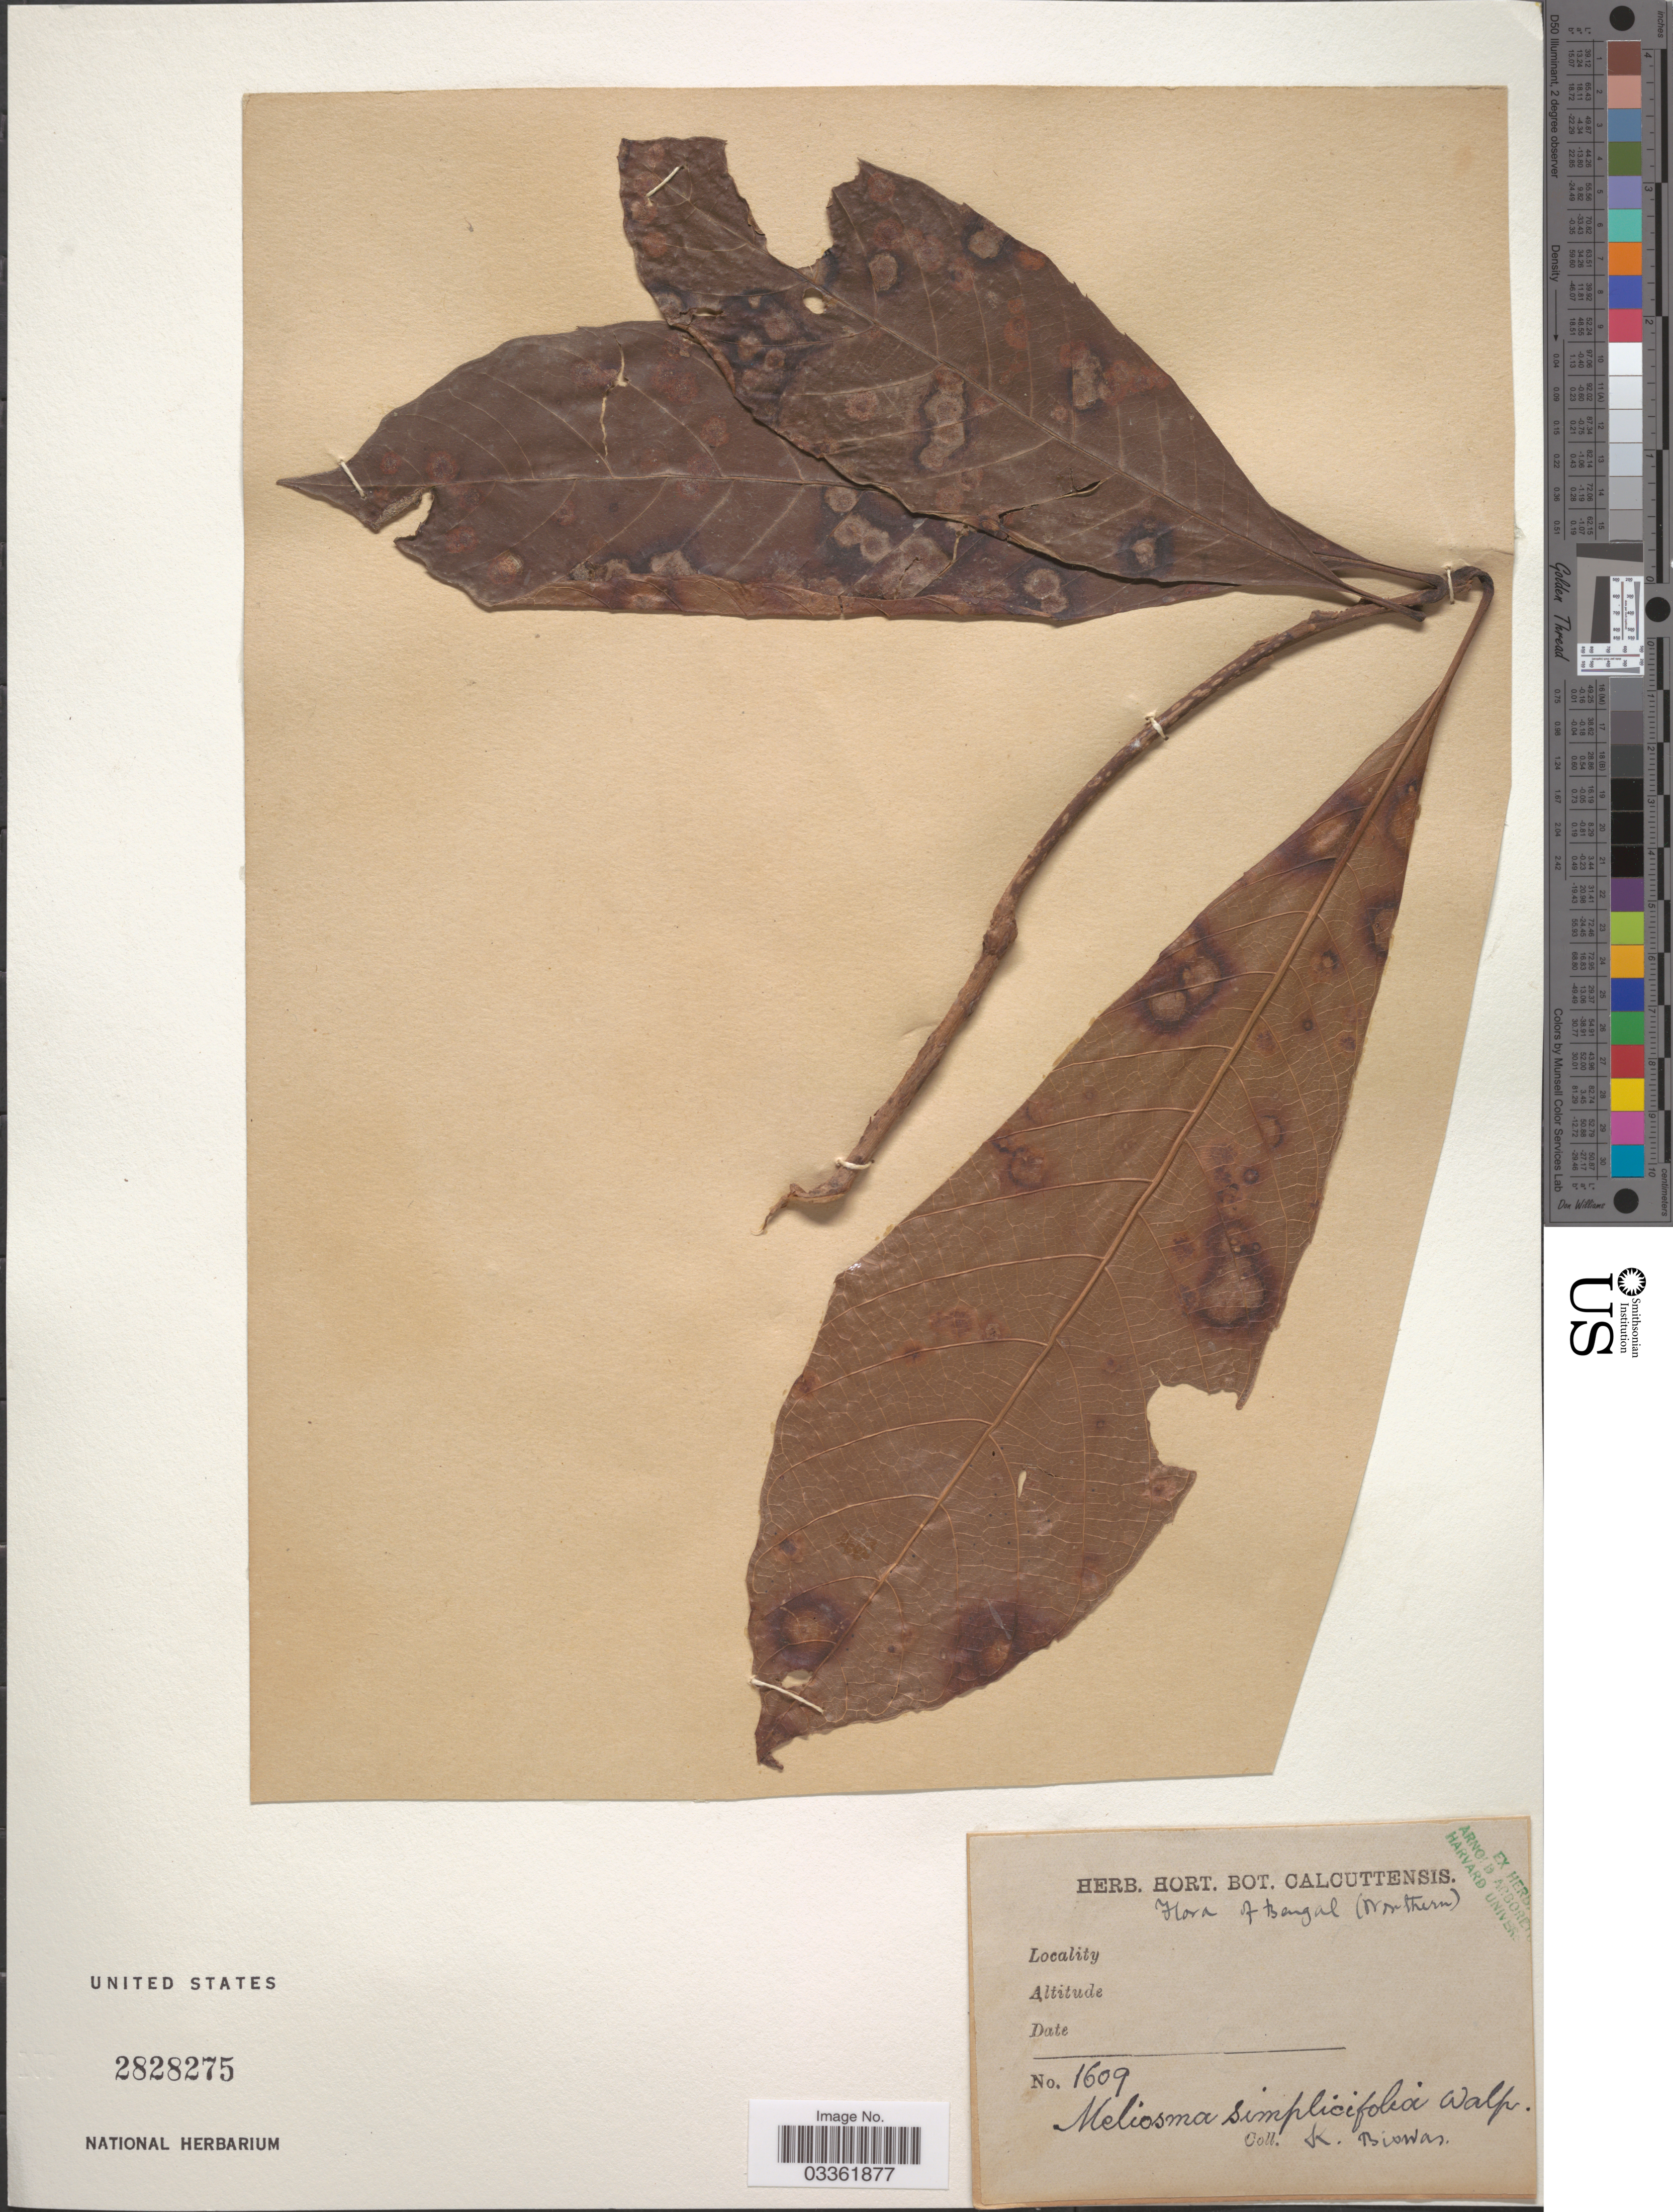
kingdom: Plantae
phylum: Tracheophyta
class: Magnoliopsida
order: Proteales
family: Sabiaceae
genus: Meliosma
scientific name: Meliosma simplicifolia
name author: (Roxb.) Walp.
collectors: K. Biowas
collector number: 1609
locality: Bengal (Northern).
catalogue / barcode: US 2828275